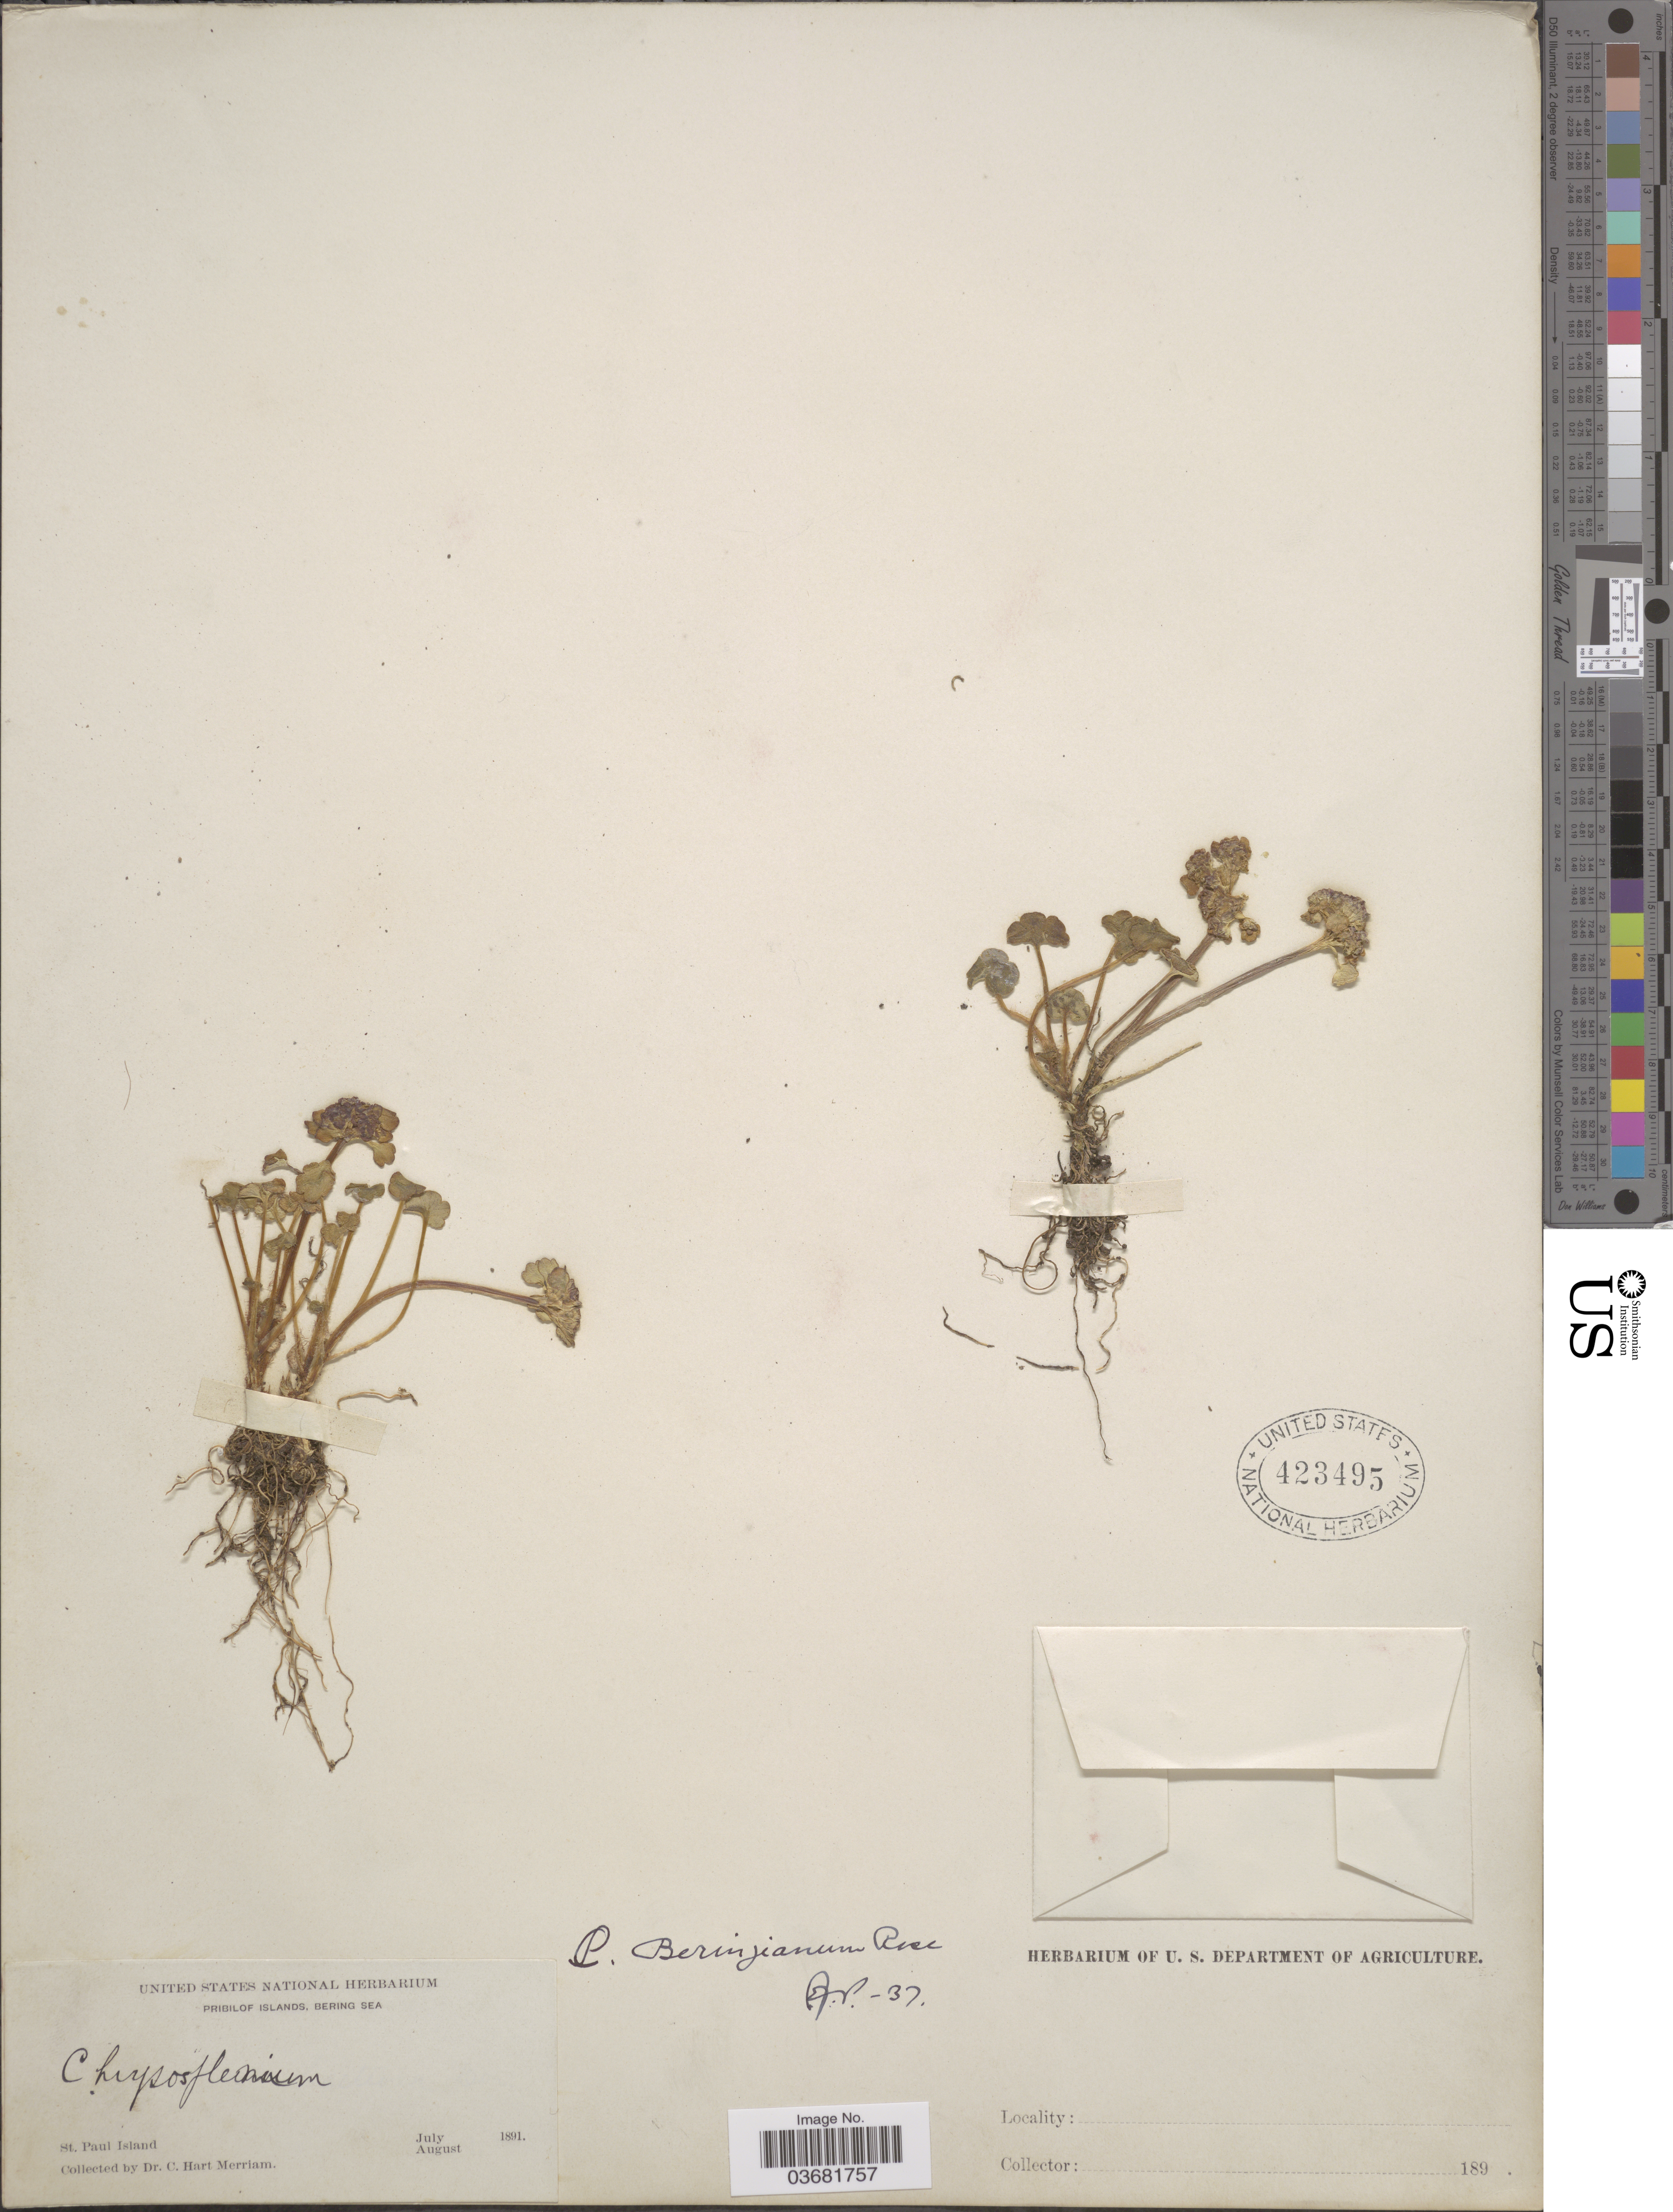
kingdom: Plantae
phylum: Tracheophyta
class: Magnoliopsida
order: Saxifragales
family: Saxifragaceae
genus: Chrysosplenium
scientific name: Chrysosplenium wrightii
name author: Franch. & Sav.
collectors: C. Merriam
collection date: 1891-07/1891-08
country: United States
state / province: Alaska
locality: Pribilof Islands, Bering Sea. St. Paul Island.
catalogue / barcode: US 423495